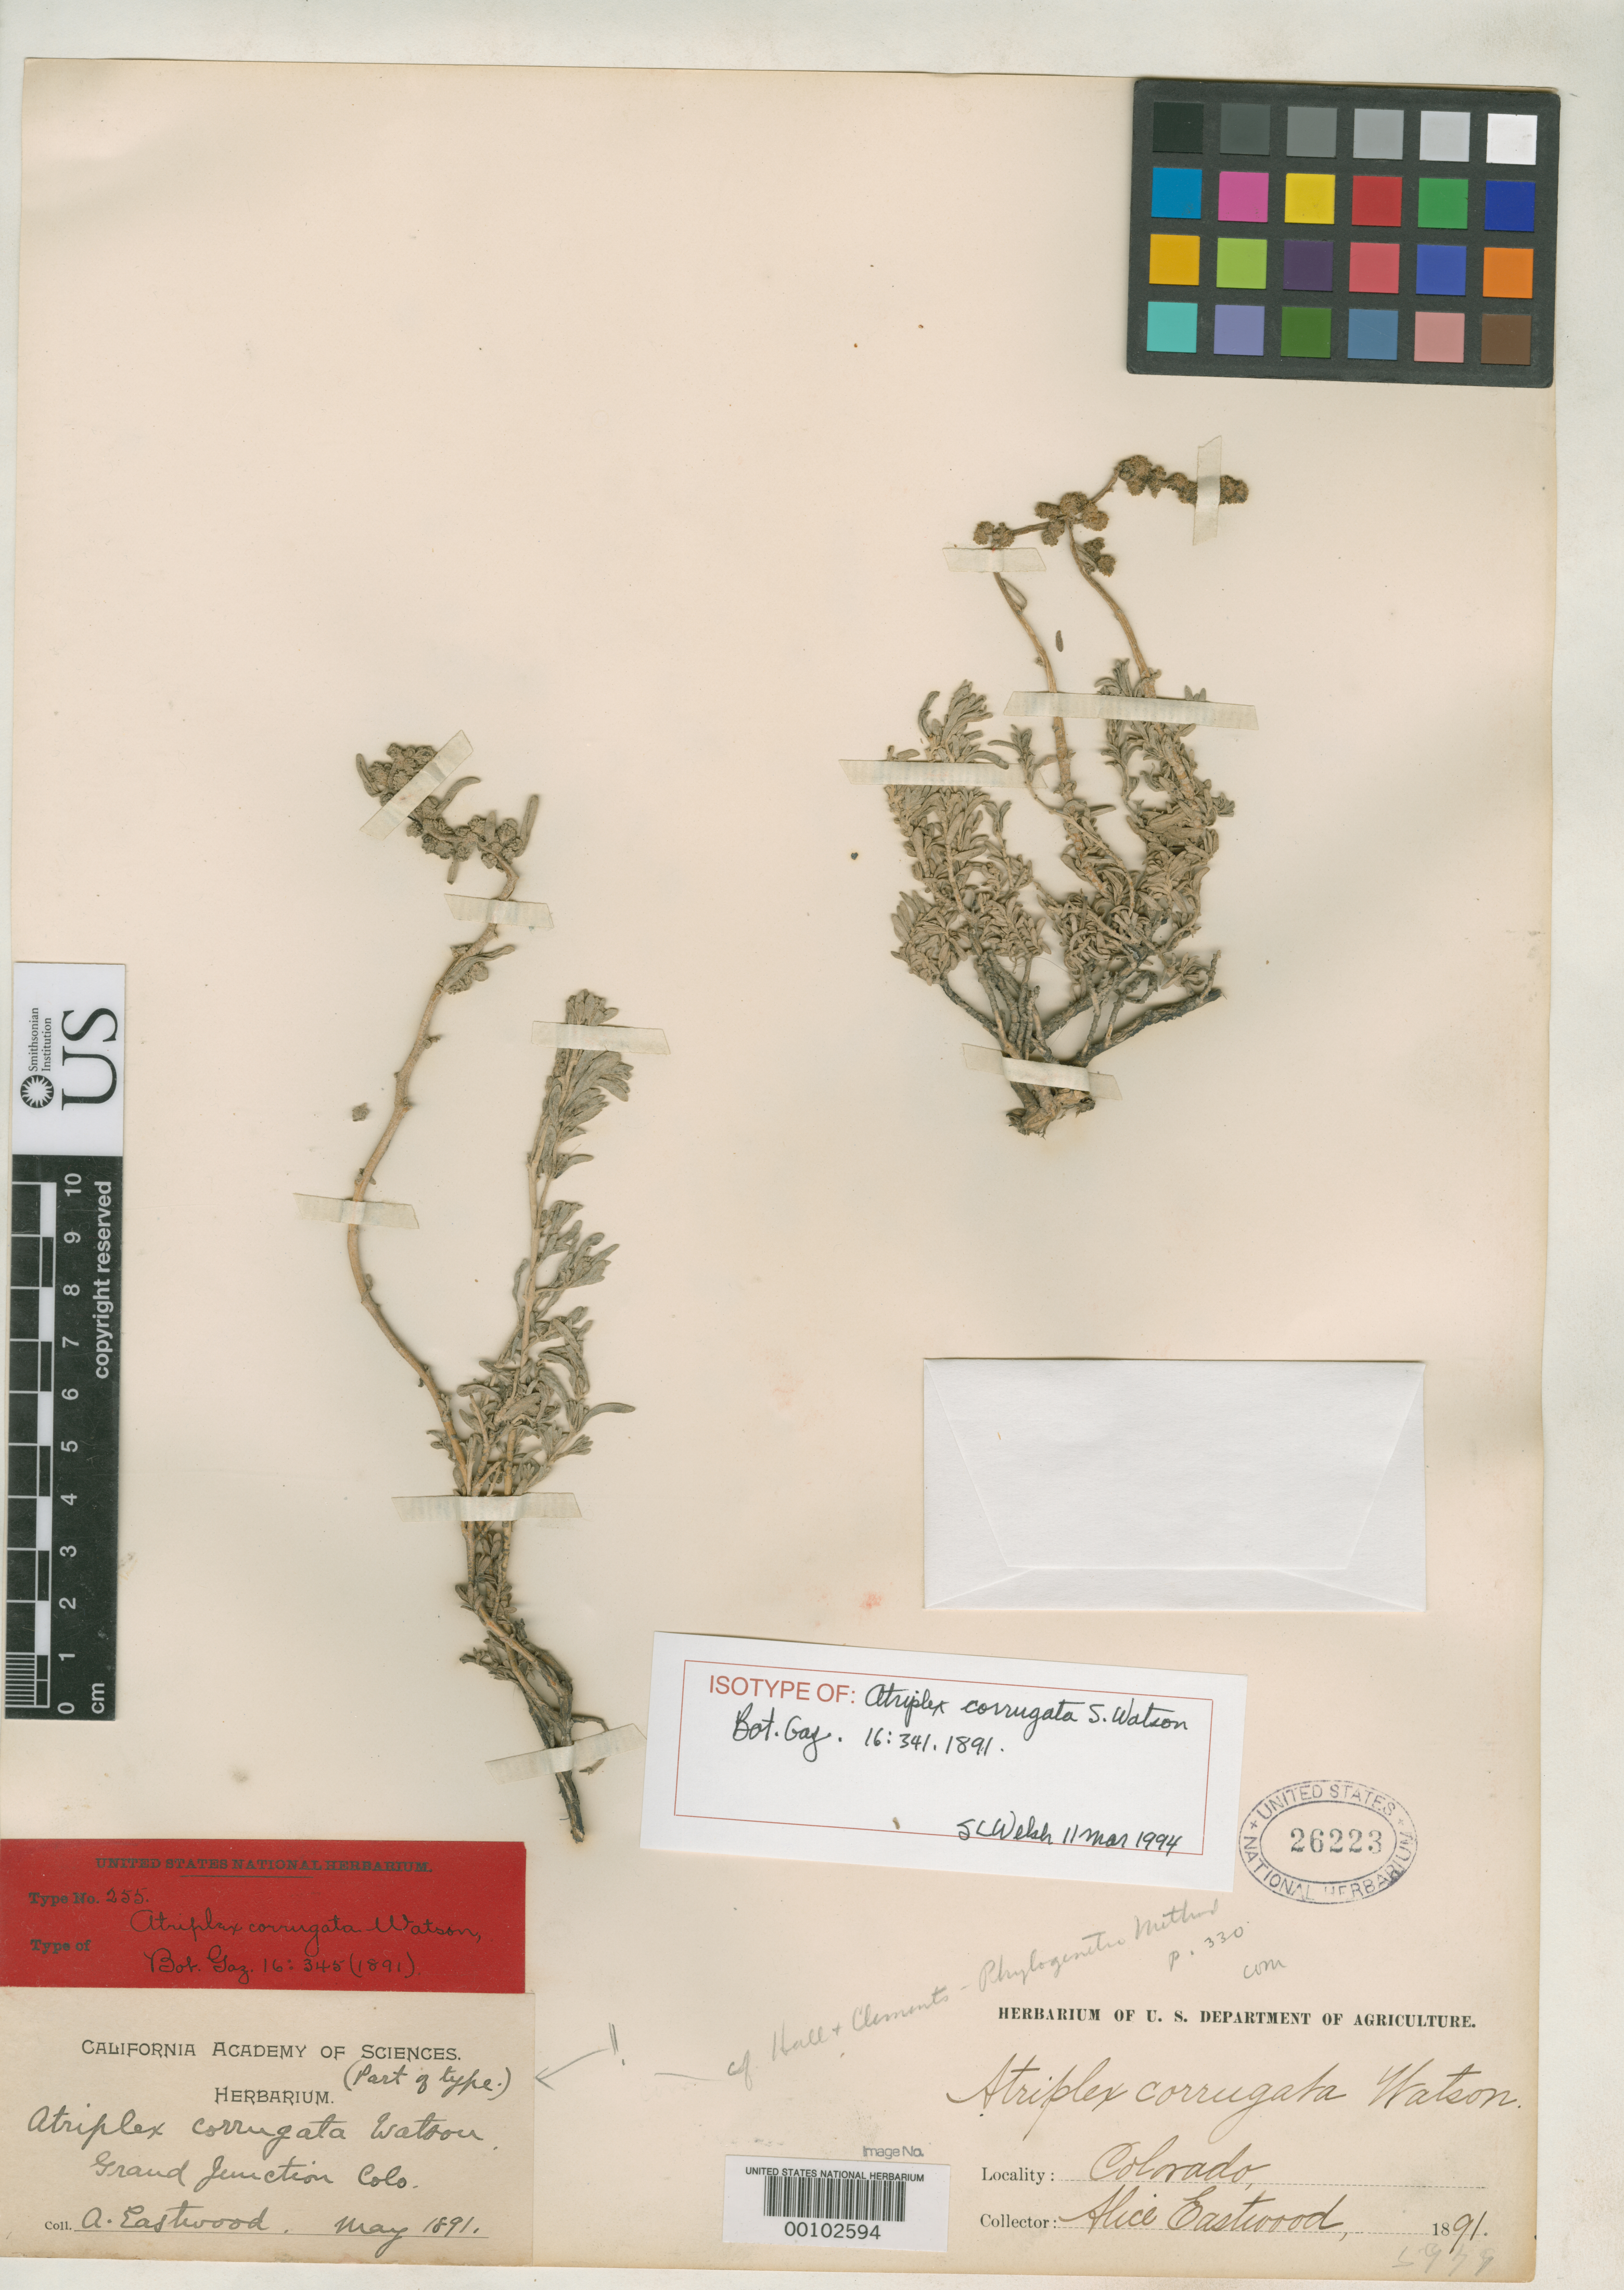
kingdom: Plantae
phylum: Tracheophyta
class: Magnoliopsida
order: Caryophyllales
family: Amaranthaceae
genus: Atriplex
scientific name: Atriplex corrugata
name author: S. Watson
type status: Isotype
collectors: A. Eastwood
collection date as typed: May 1891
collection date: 1891-05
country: United States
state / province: Colorado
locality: Grand Junction.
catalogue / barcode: US 26223